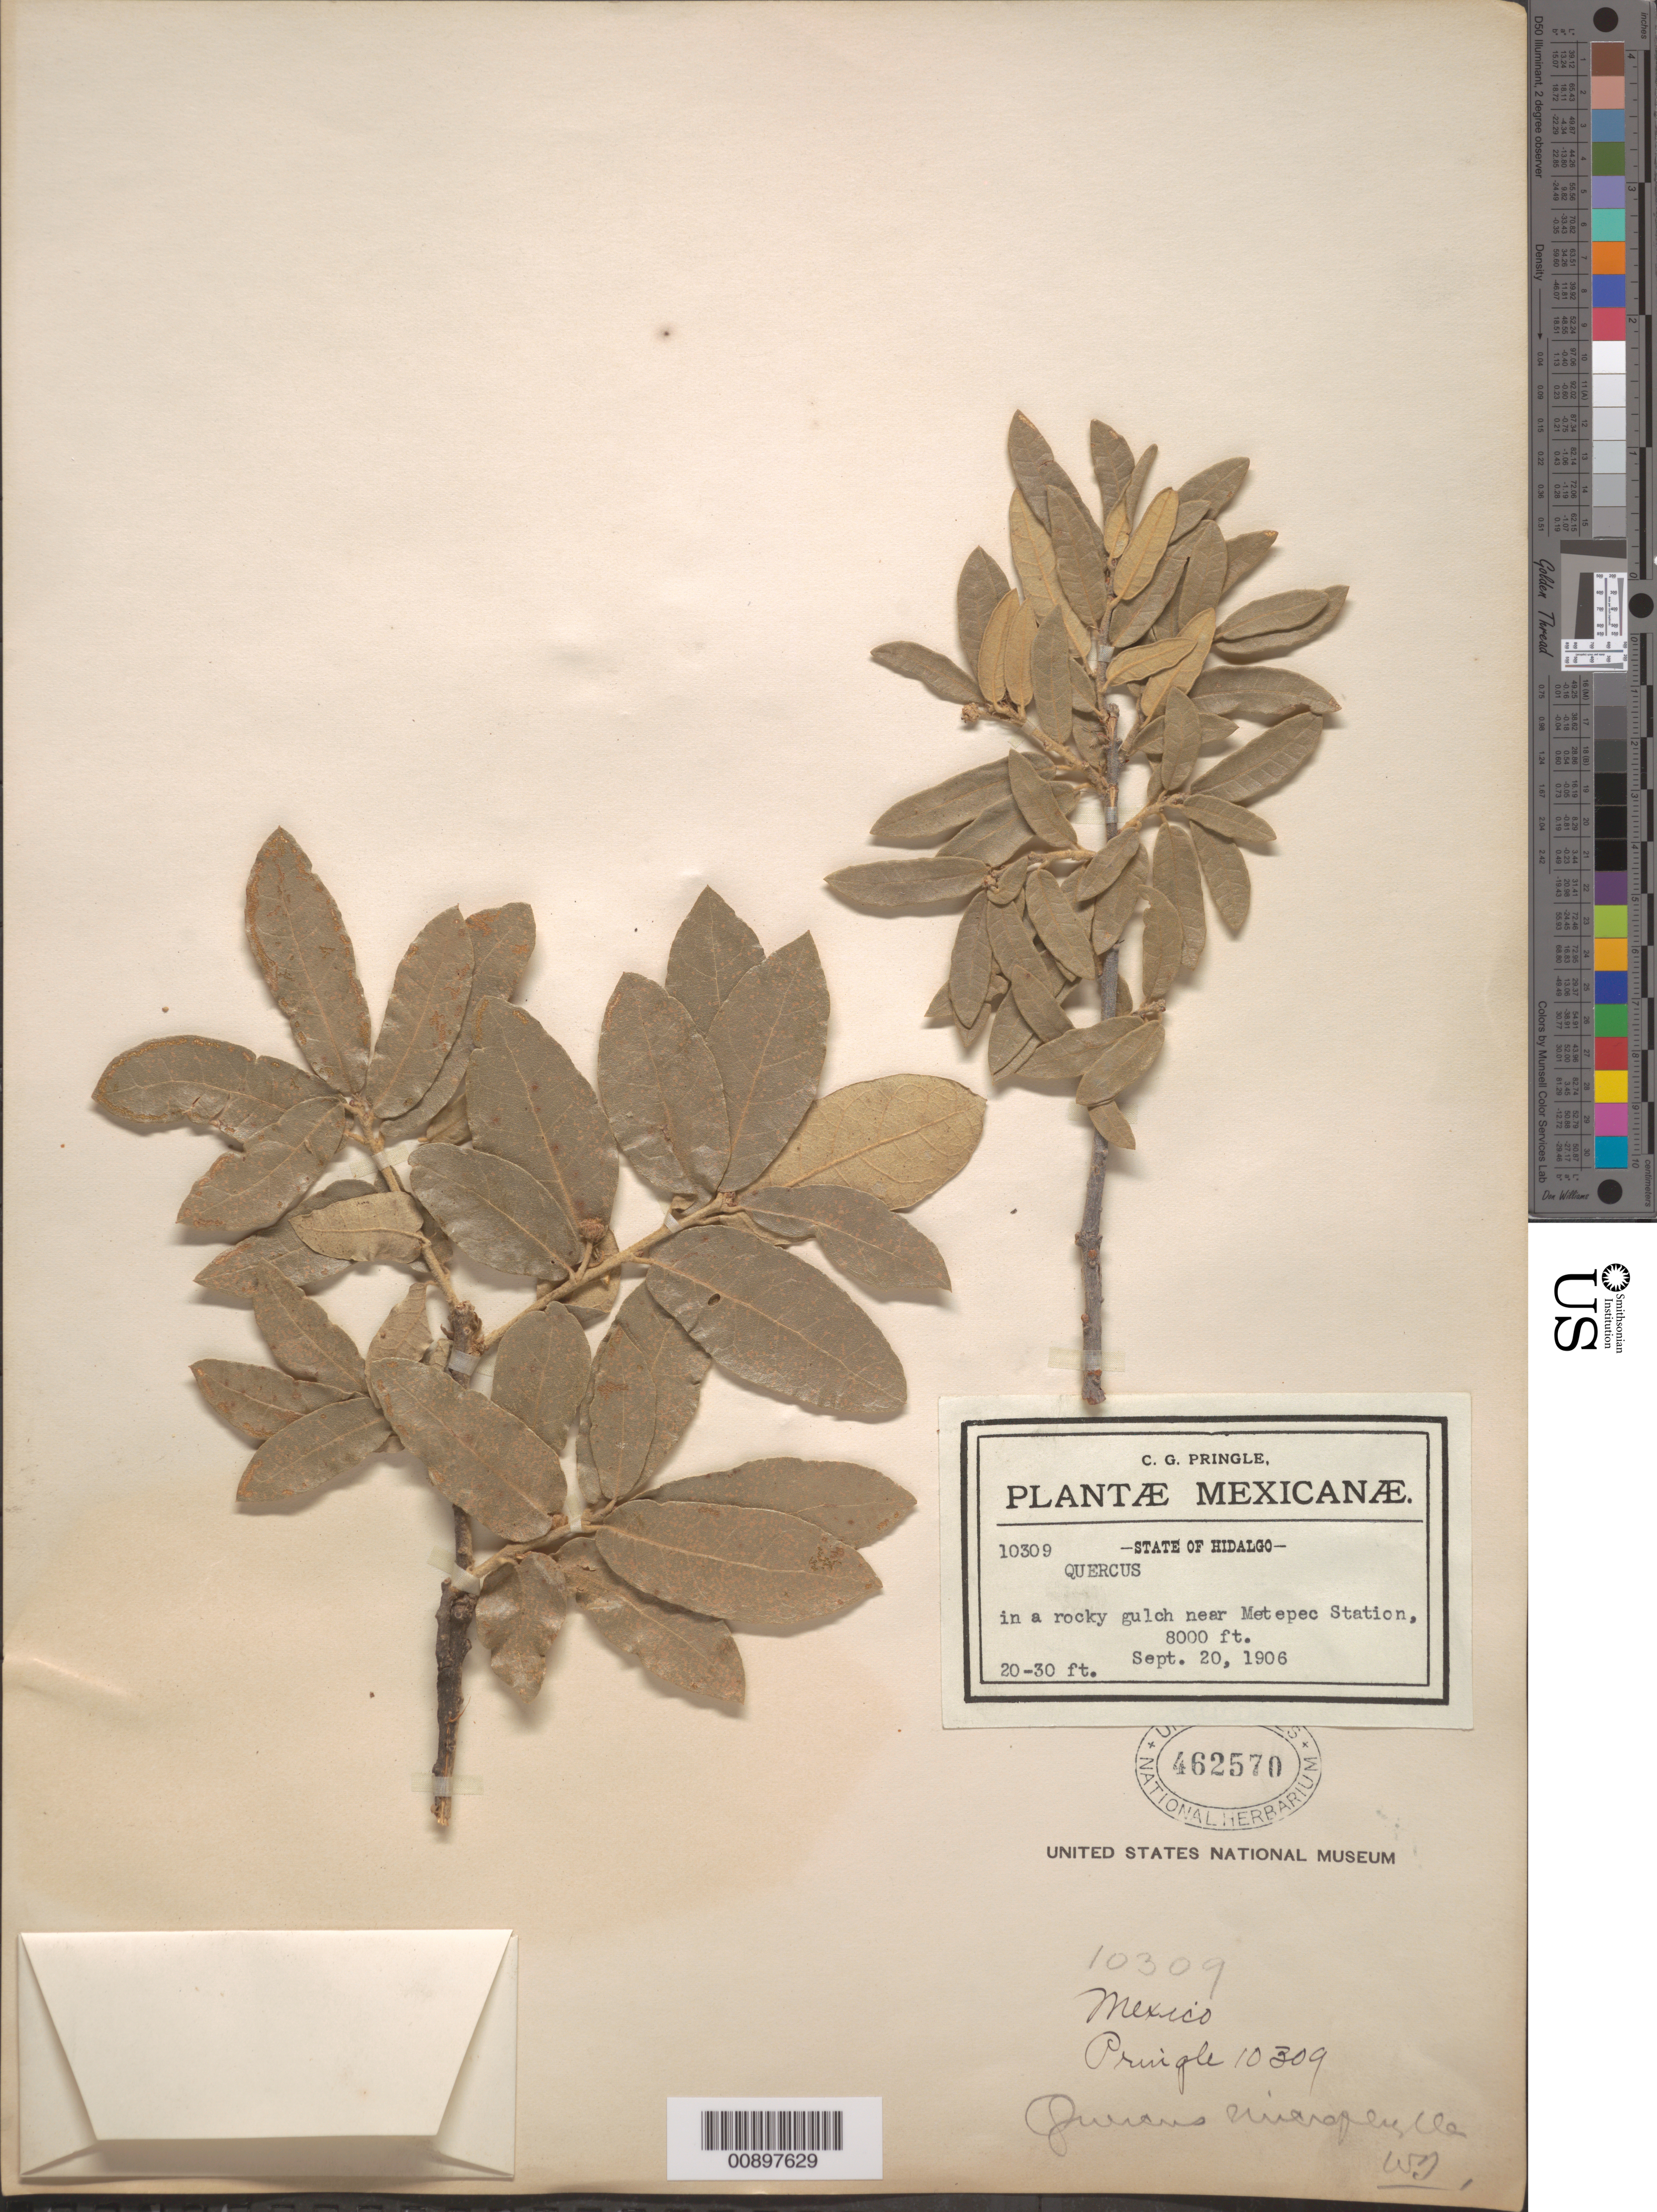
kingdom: Plantae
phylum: Tracheophyta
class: Magnoliopsida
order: Fagales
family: Fagaceae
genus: Quercus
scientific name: Quercus microphylla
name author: Née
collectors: C. G. Pringle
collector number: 10309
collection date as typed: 20 Sep 1906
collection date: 1906-09-20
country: Mexico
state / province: Hidalgo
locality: Nar Metepec Station, State of Hidalgo.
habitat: In rocky gulch.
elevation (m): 2438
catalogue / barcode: US 462570